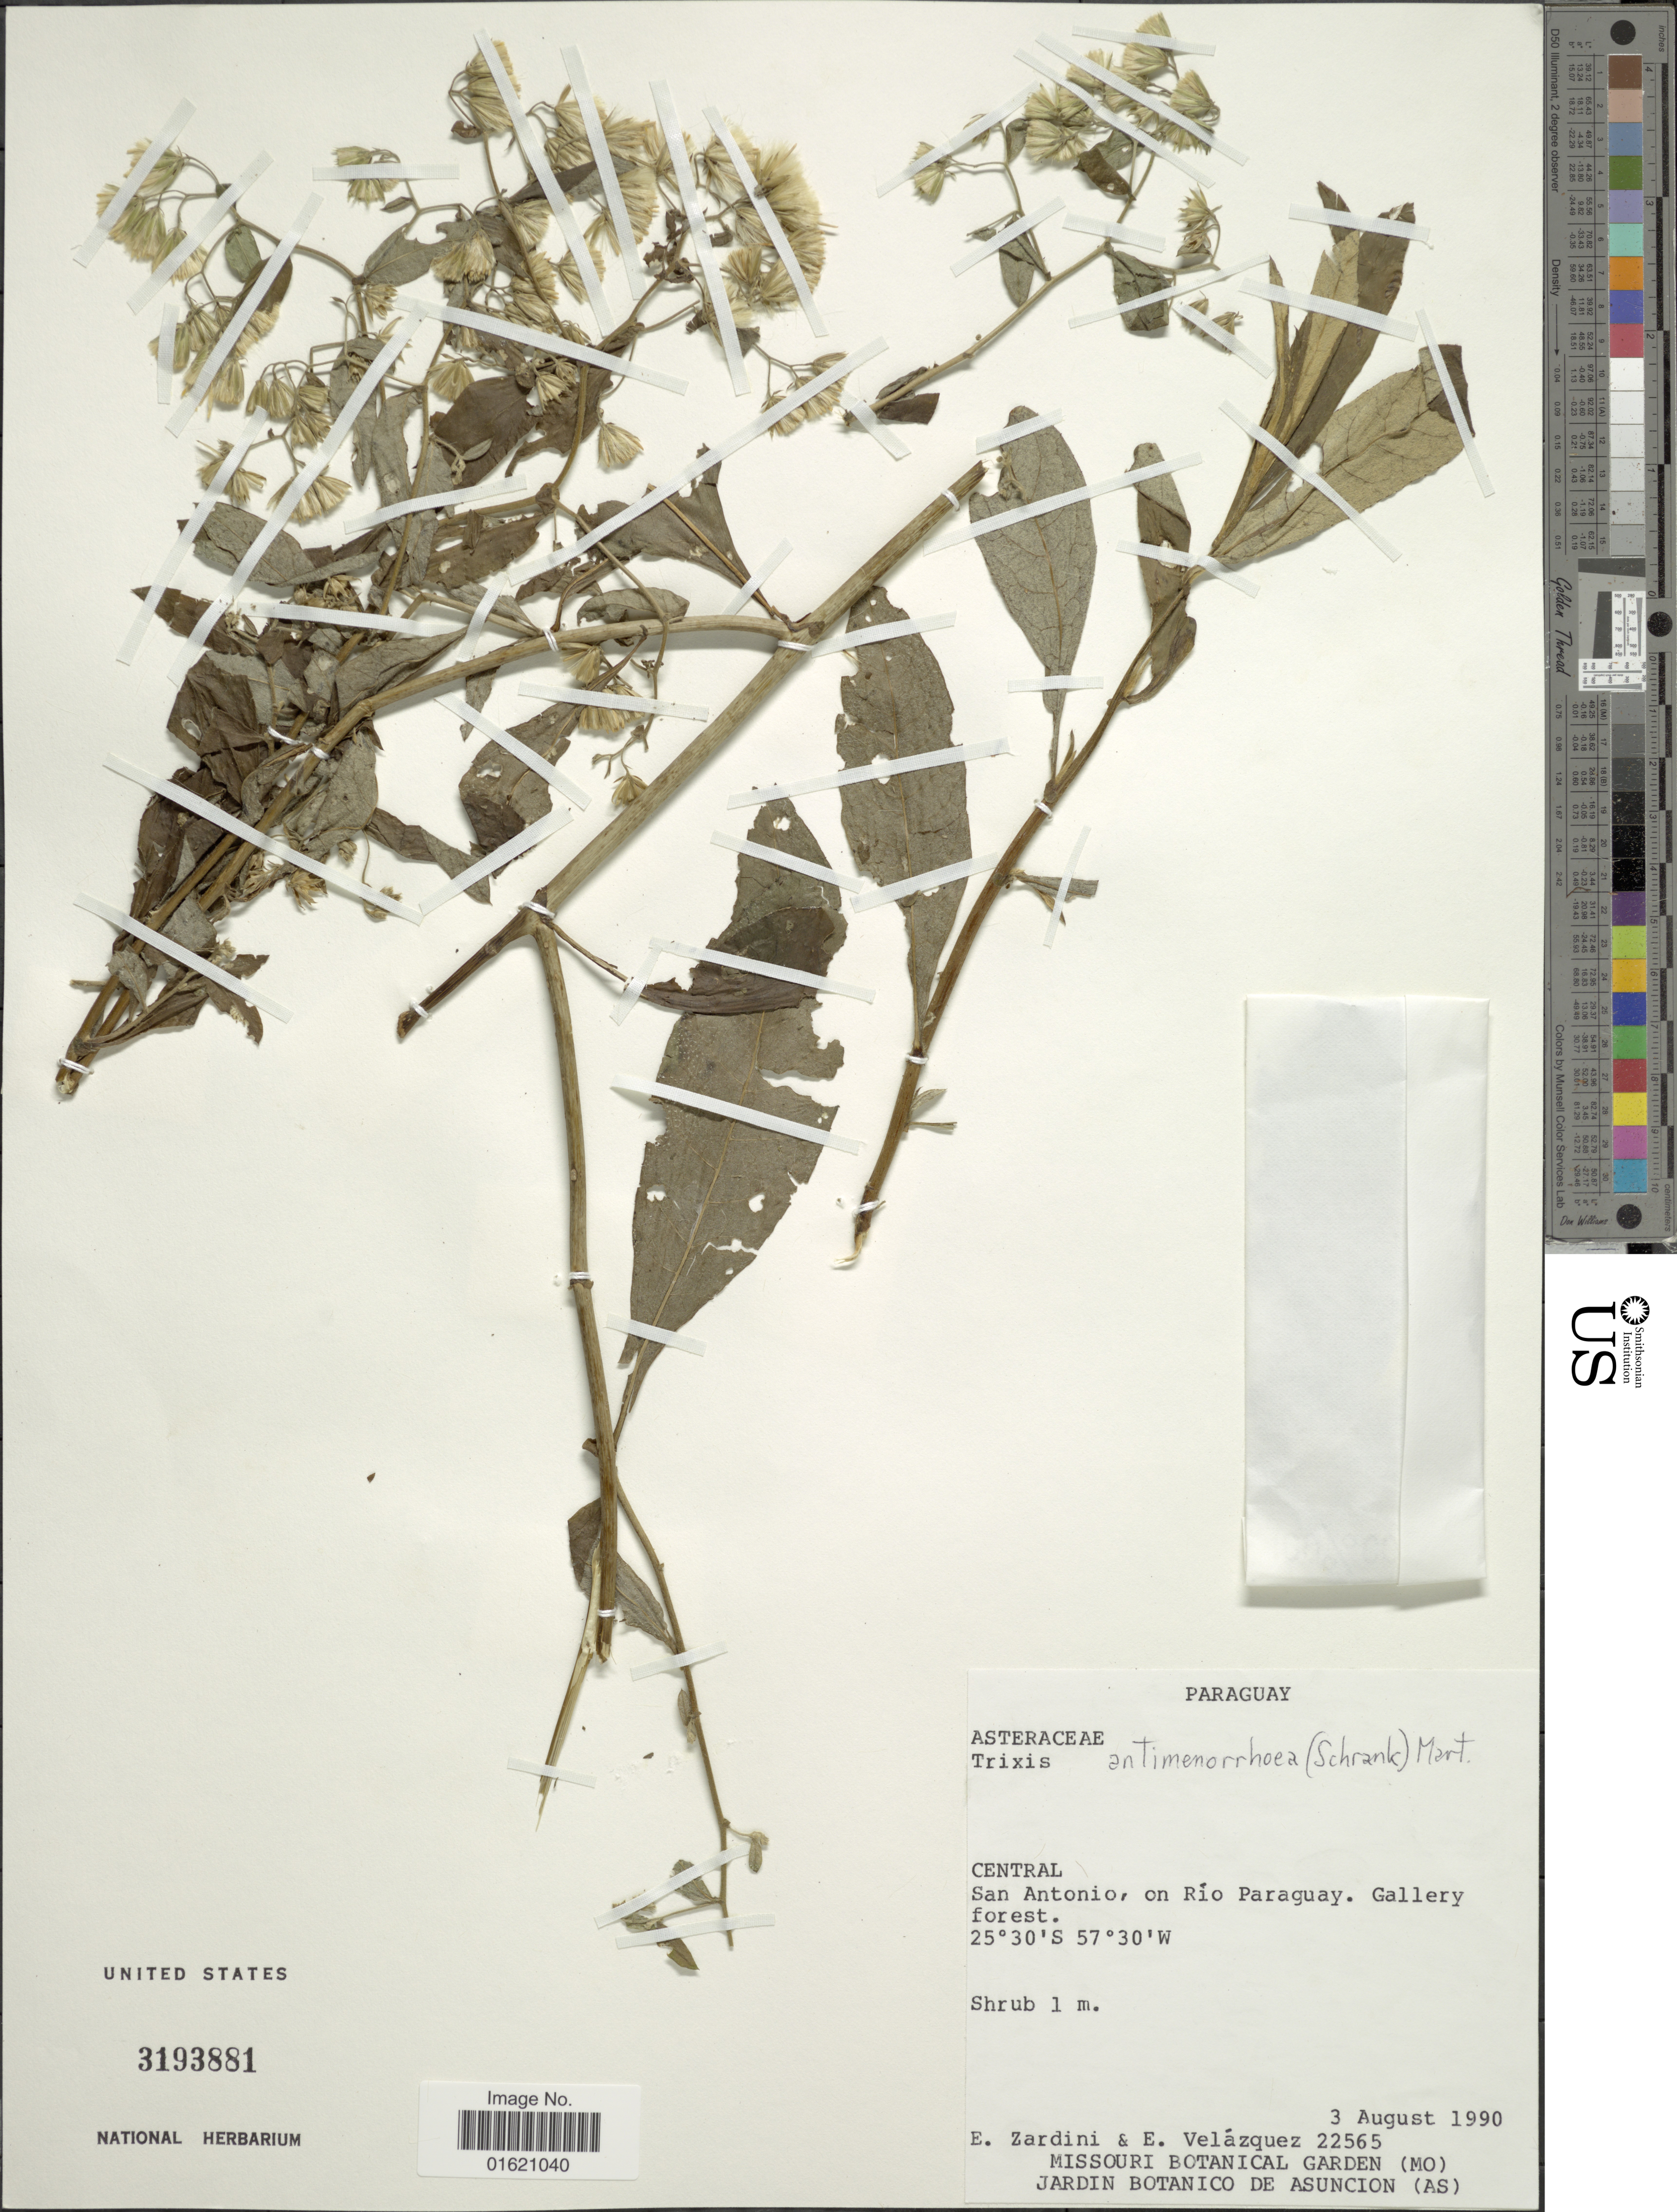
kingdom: Plantae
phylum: Tracheophyta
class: Magnoliopsida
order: Asterales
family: Asteraceae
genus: Trixis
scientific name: Trixis antimenorrhoea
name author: (Schrank) Mart. ex Kuntze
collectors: E. M. Zardini & E. Velazquez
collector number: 22565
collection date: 1990-08-03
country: Paraguay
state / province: Central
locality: San Antonio, on Río Paraguay, Gallery forest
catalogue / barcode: US 3193881